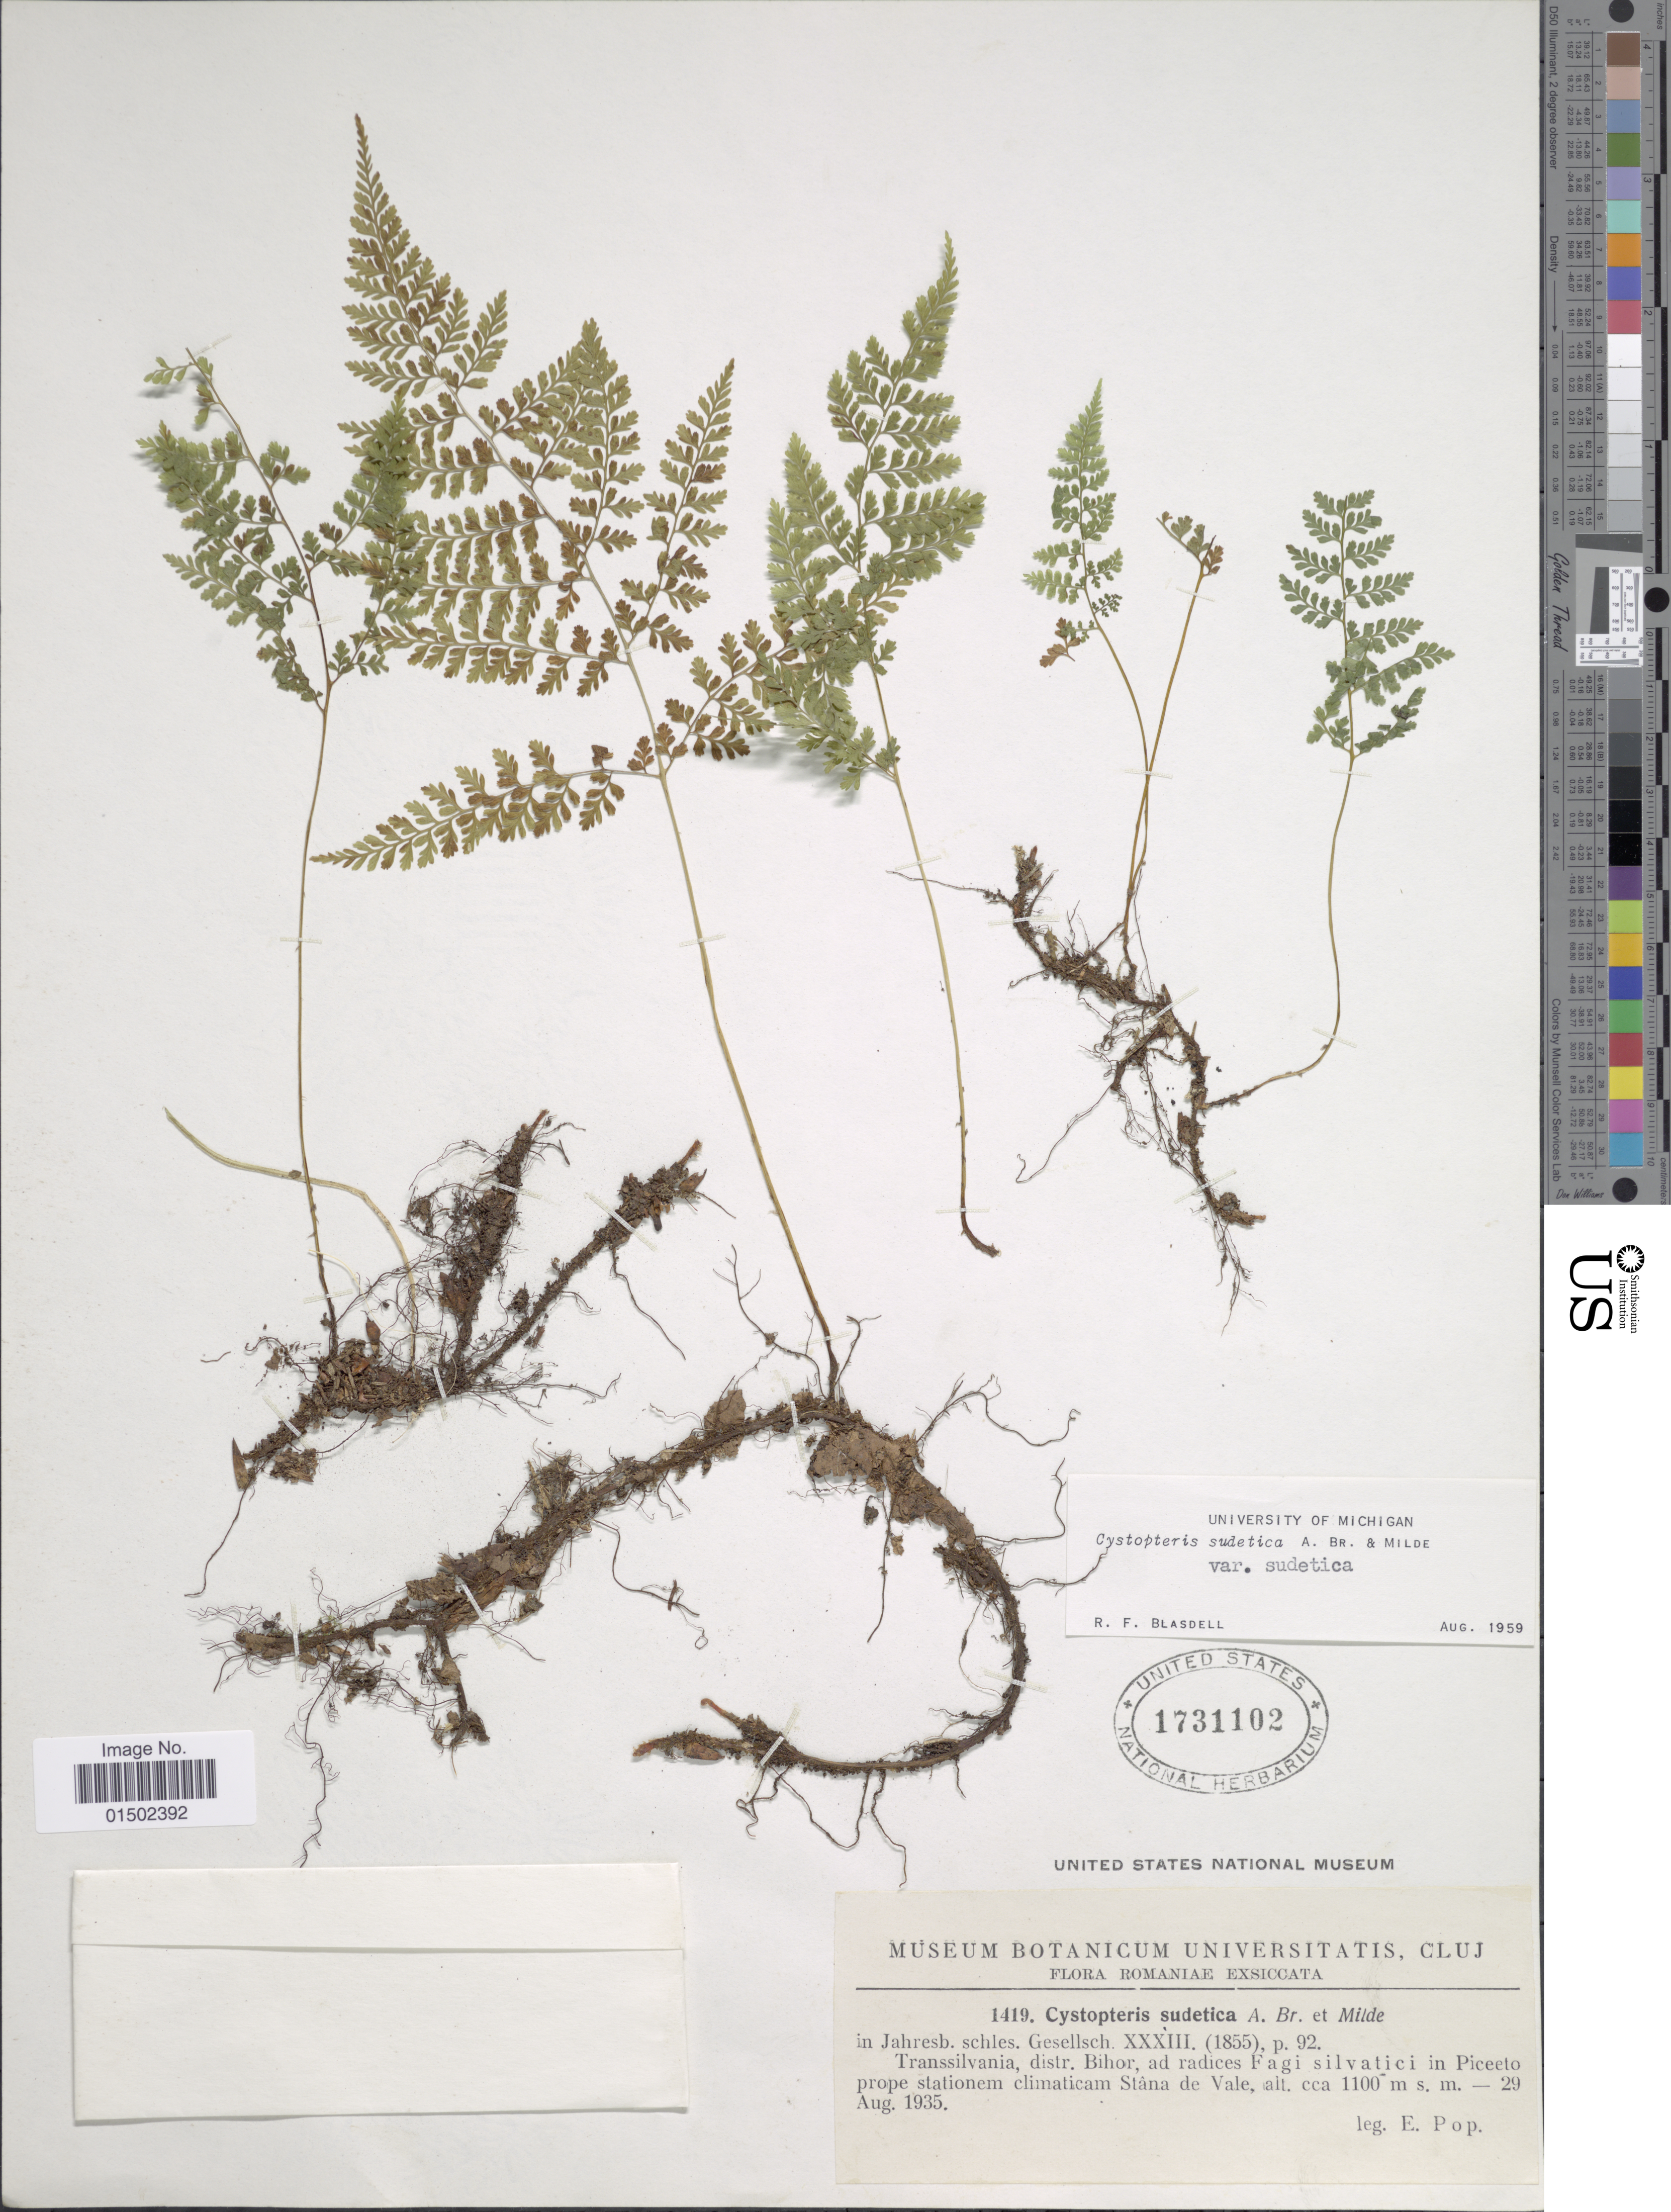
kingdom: Plantae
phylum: Tracheophyta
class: Polypodiopsida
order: Polypodiales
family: Cystopteridaceae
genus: Cystopteris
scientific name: Cystopteris sudetica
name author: A. Braun & Milde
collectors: E. Pop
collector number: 1419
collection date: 1935-08-29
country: Romania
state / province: Bihor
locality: Transsilvania, ad radices Fagi silvatici in Piceeto prope stationem climaticam Stana de Vale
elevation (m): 1100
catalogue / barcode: US 1731102